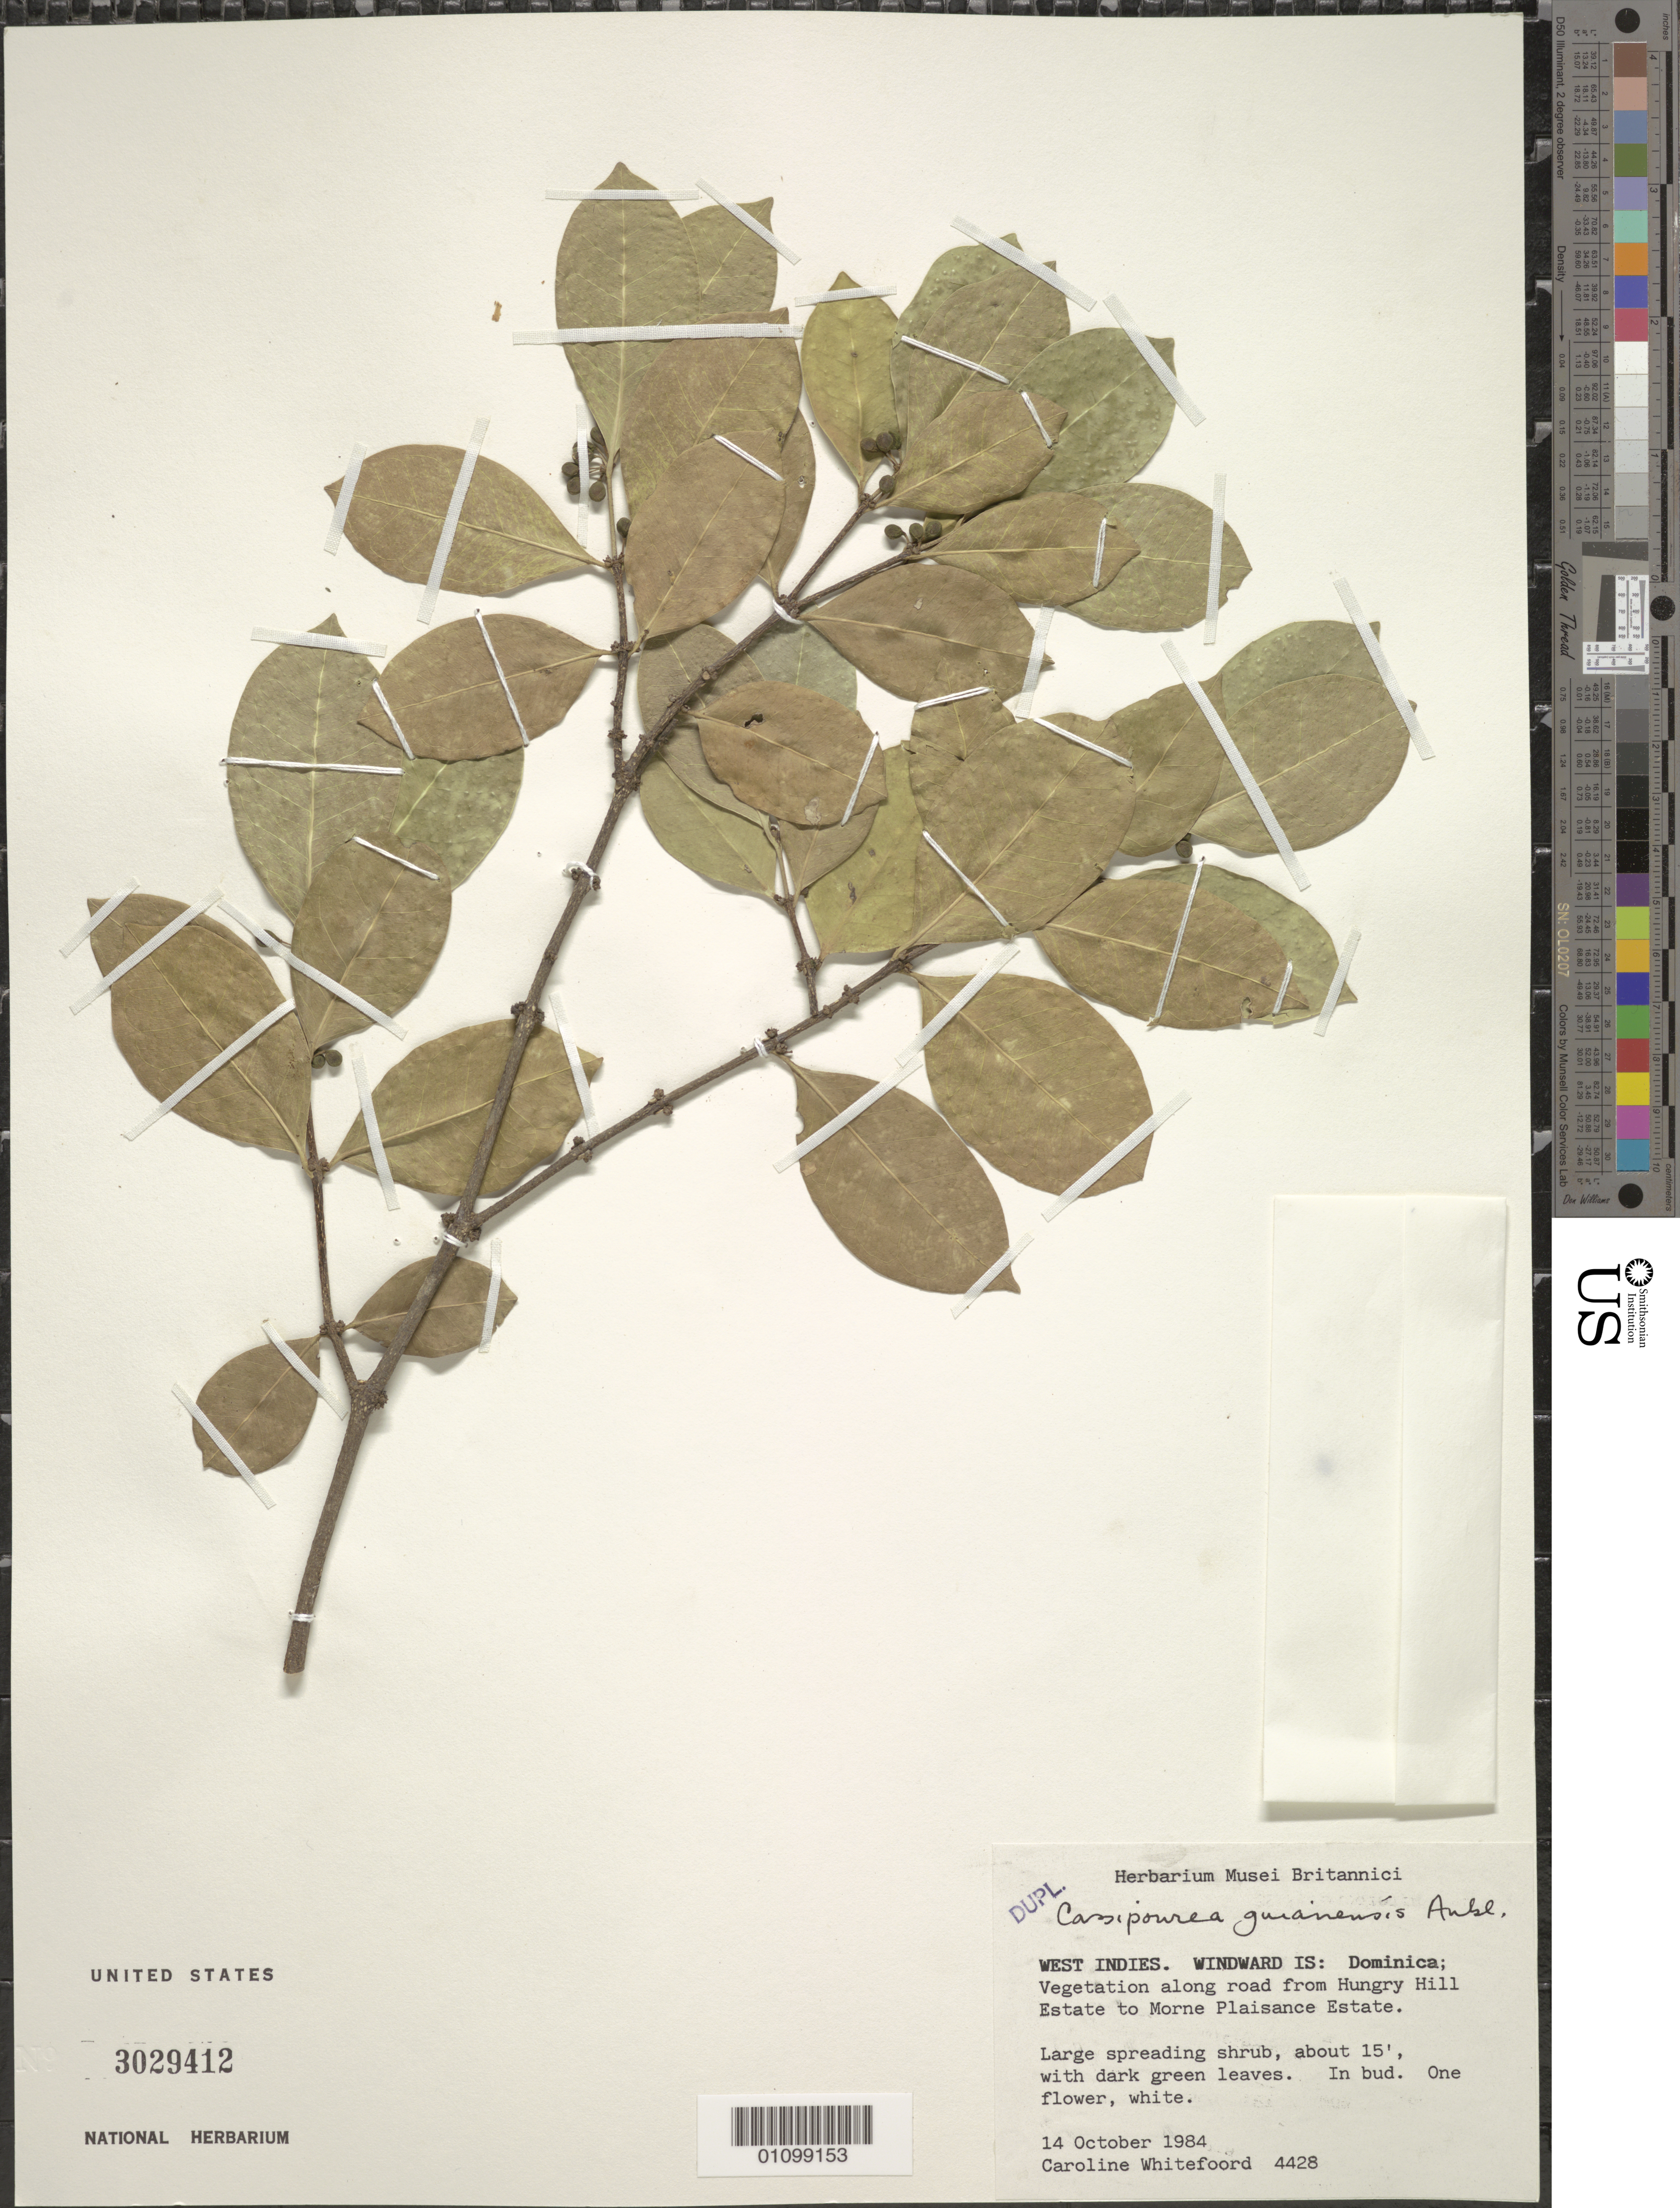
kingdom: Plantae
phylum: Tracheophyta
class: Magnoliopsida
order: Malpighiales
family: Rhizophoraceae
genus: Cassipourea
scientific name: Cassipourea guianensis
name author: Aubl.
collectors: C. Whitefoord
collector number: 4428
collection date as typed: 14 Oct 1984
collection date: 1984-10-14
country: Dominica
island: Dominica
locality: Windward Is. Vegetation along road from Hungry Hill Estate to Morne Plaisance Estate..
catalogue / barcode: US 3029412